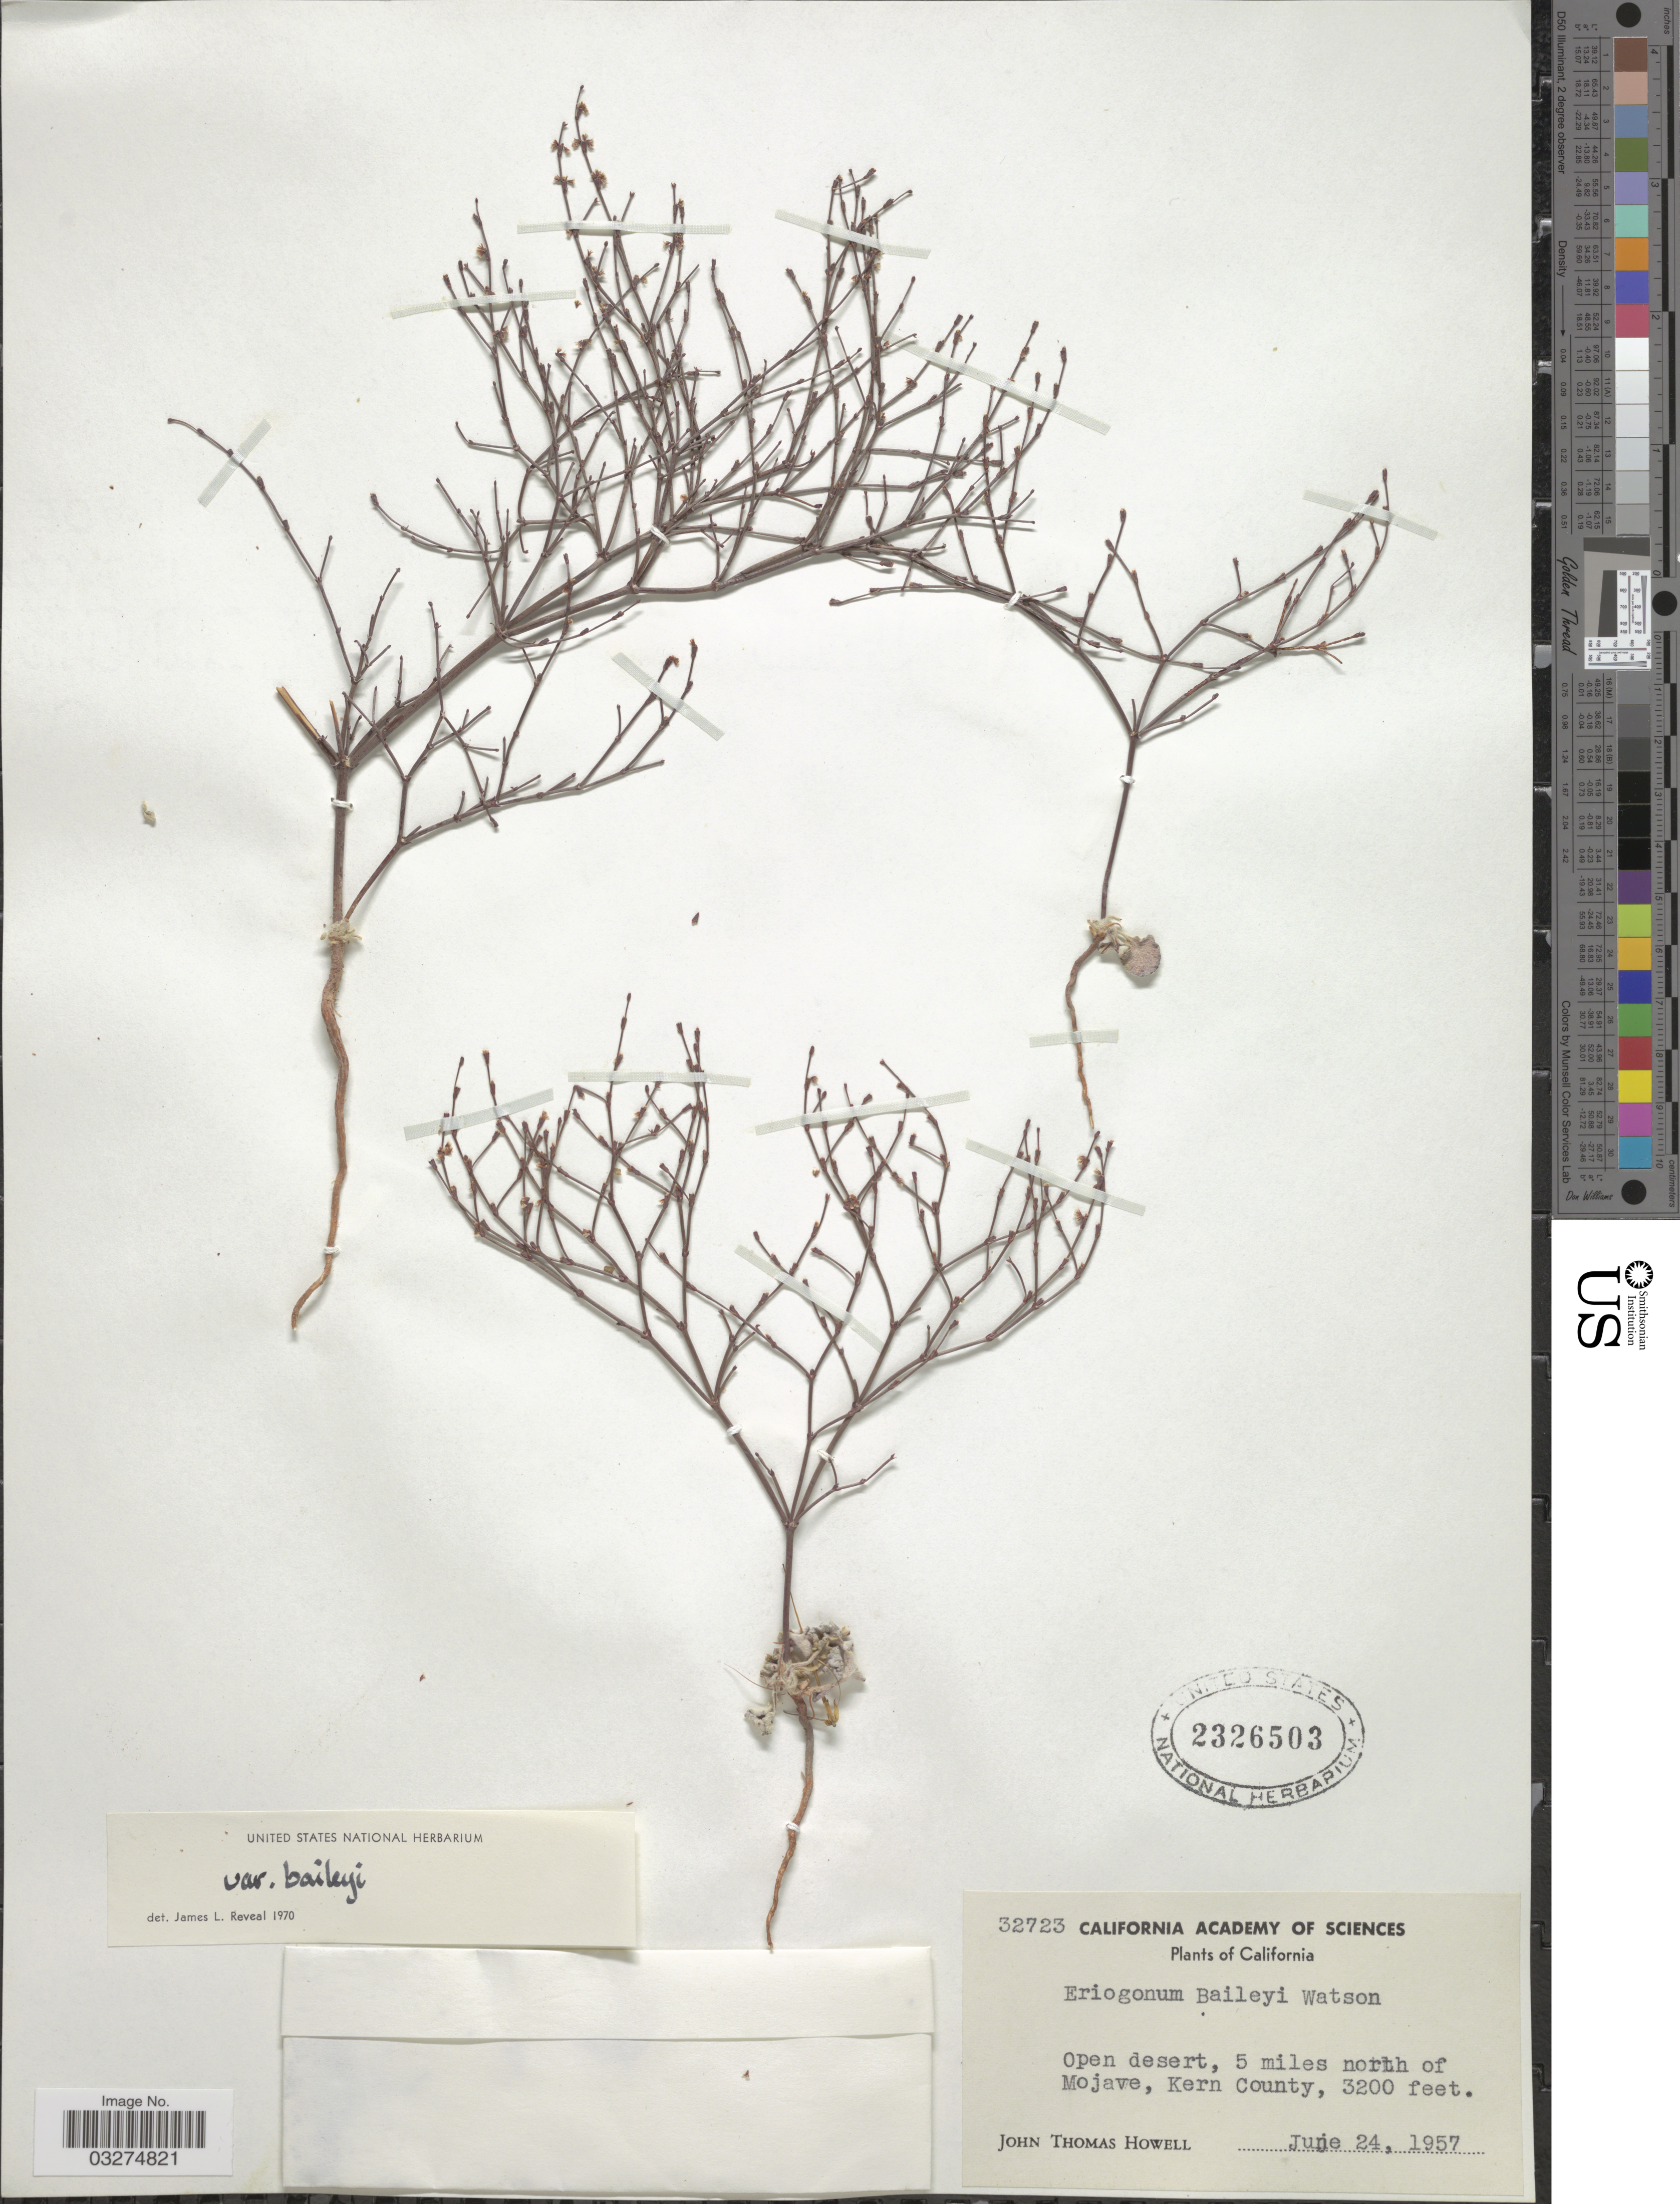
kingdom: Plantae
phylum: Tracheophyta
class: Magnoliopsida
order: Caryophyllales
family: Polygonaceae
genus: Eriogonum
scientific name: Eriogonum baileyi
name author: S. Watson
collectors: J. T. Howell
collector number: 32723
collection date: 1957-06-24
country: United States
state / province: California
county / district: Kern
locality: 5 miles north of Mojave, Kern County.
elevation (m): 975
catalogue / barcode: US 2326503